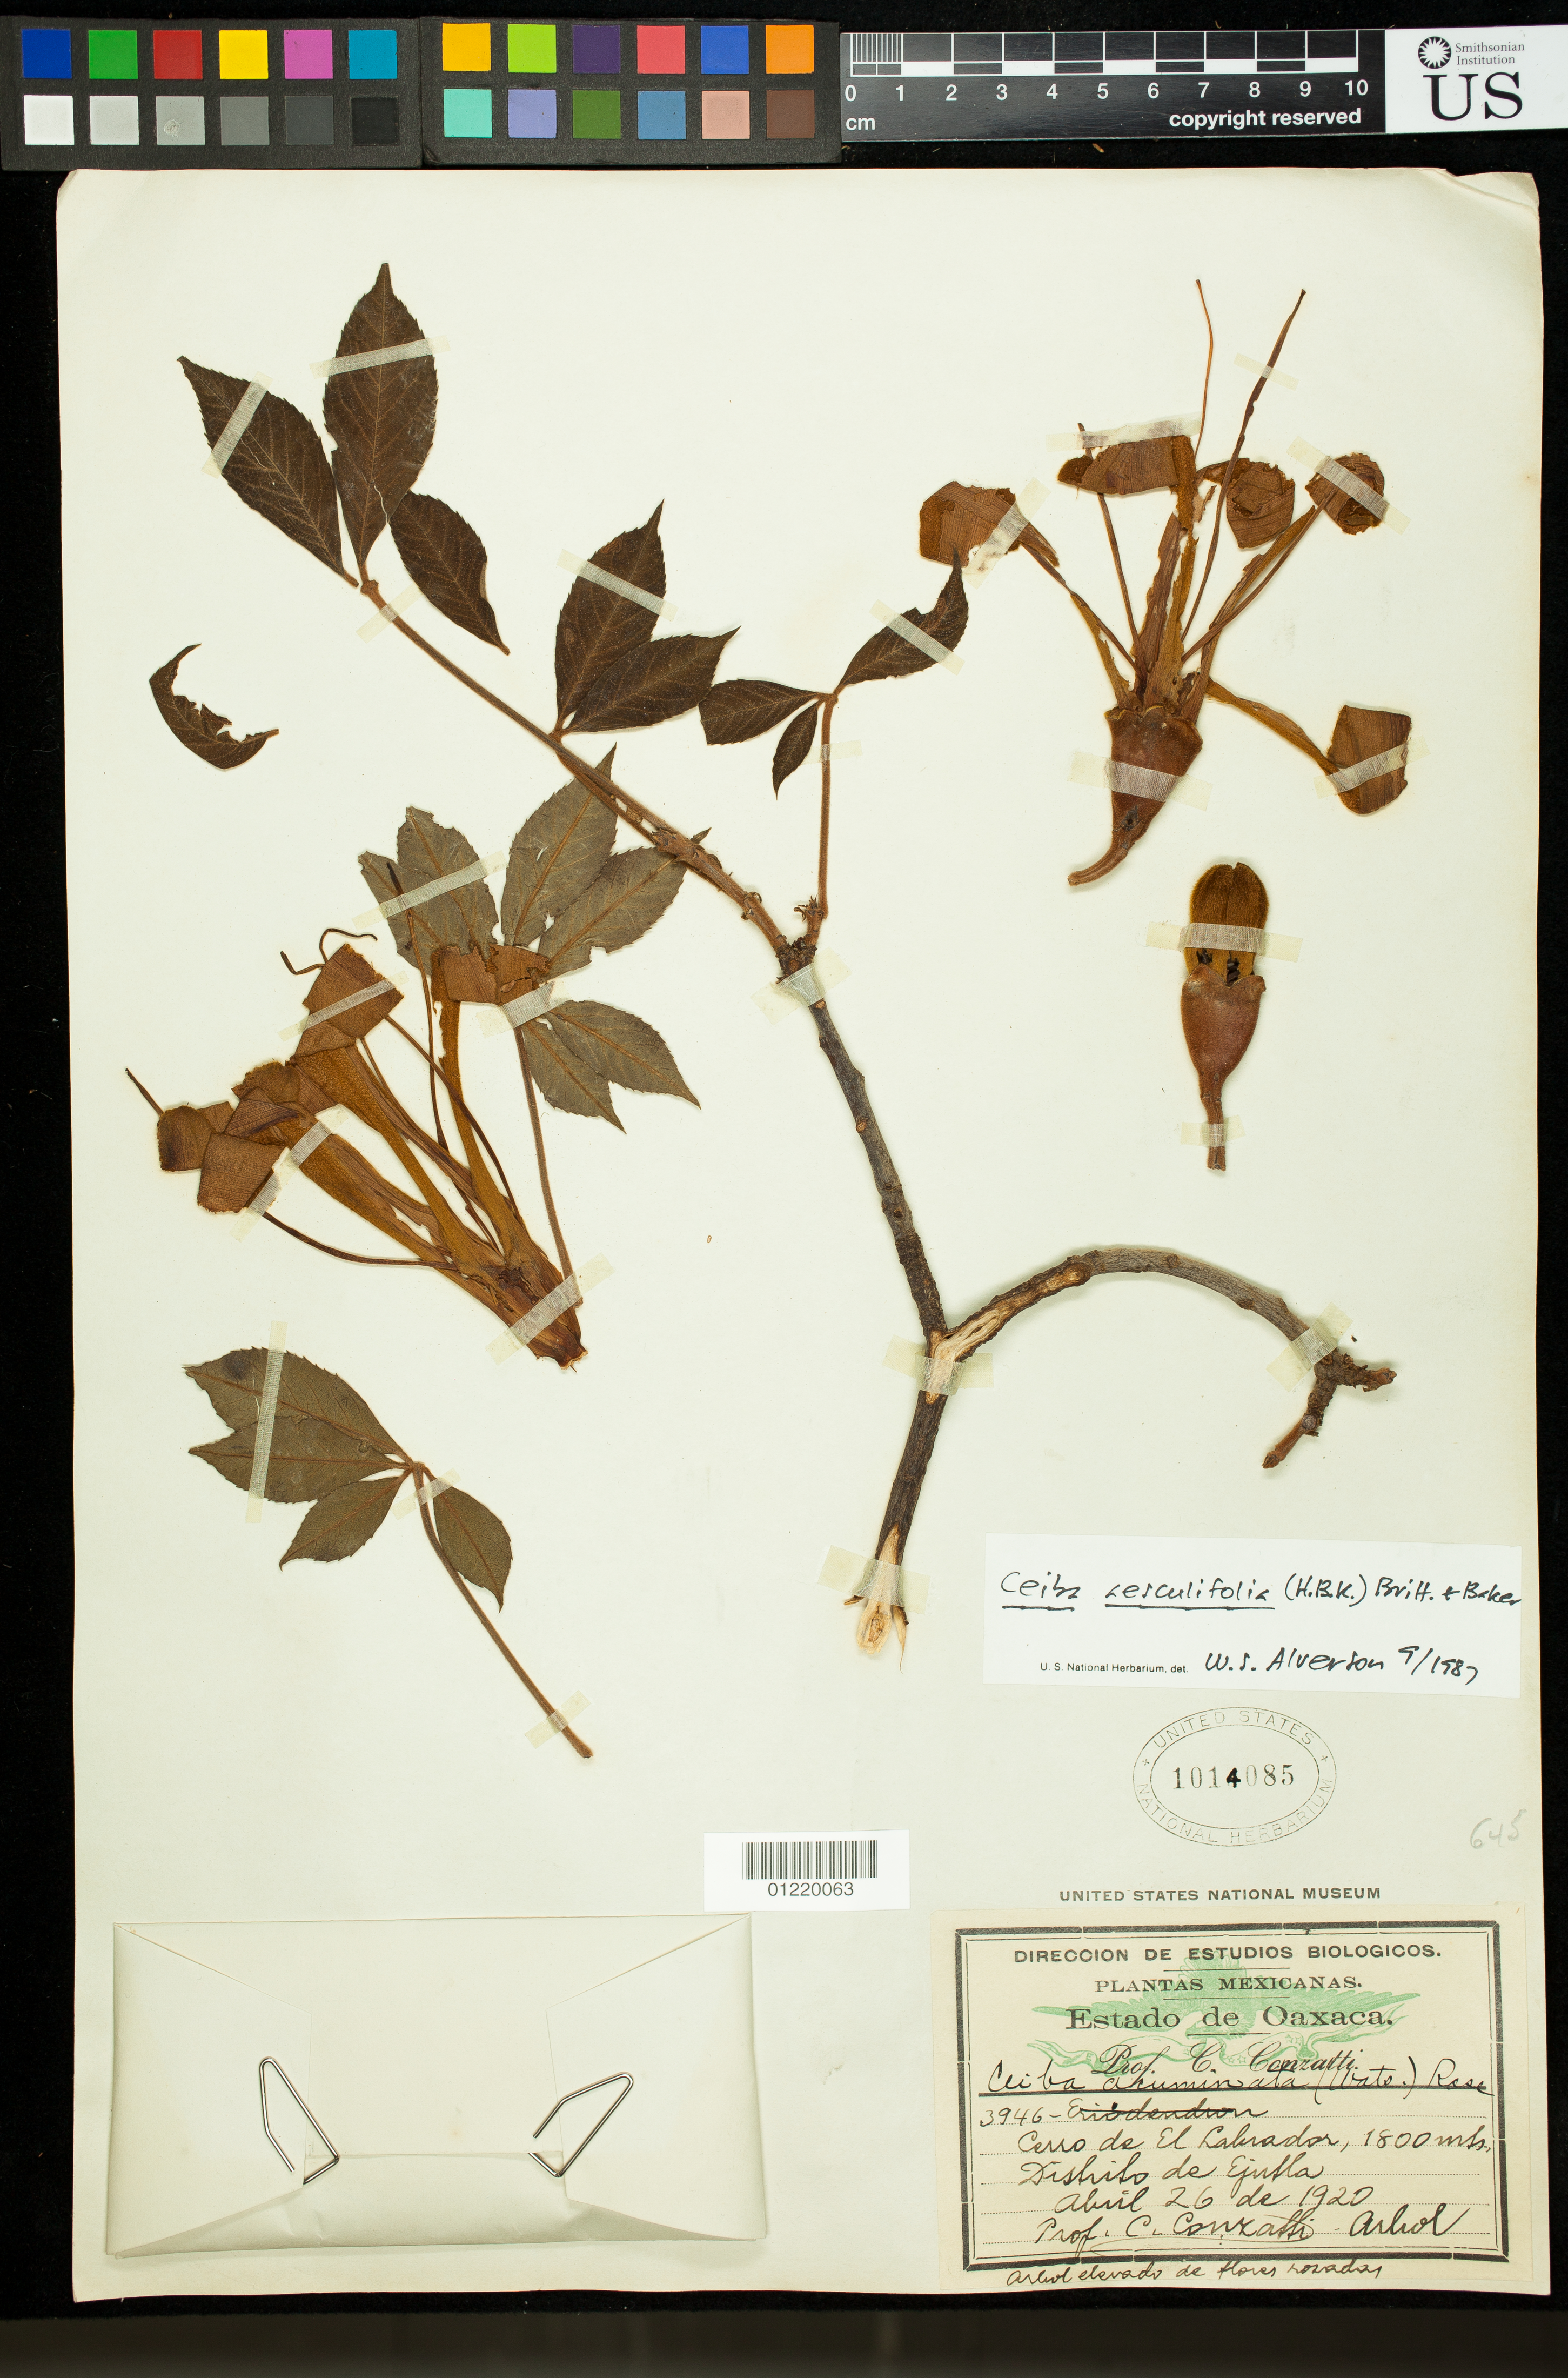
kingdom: Plantae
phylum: Tracheophyta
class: Magnoliopsida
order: Malvales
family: Malvaceae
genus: Ceiba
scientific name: Ceiba aesculifolia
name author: (Kunth) Britten & Baker f.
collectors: C. Conzatti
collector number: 3946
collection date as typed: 4/26/1920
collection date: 1920-04-26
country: Mexico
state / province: Oaxaca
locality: Cerro de El Salvador, Distrito de Ejulla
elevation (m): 1800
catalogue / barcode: US 1014085